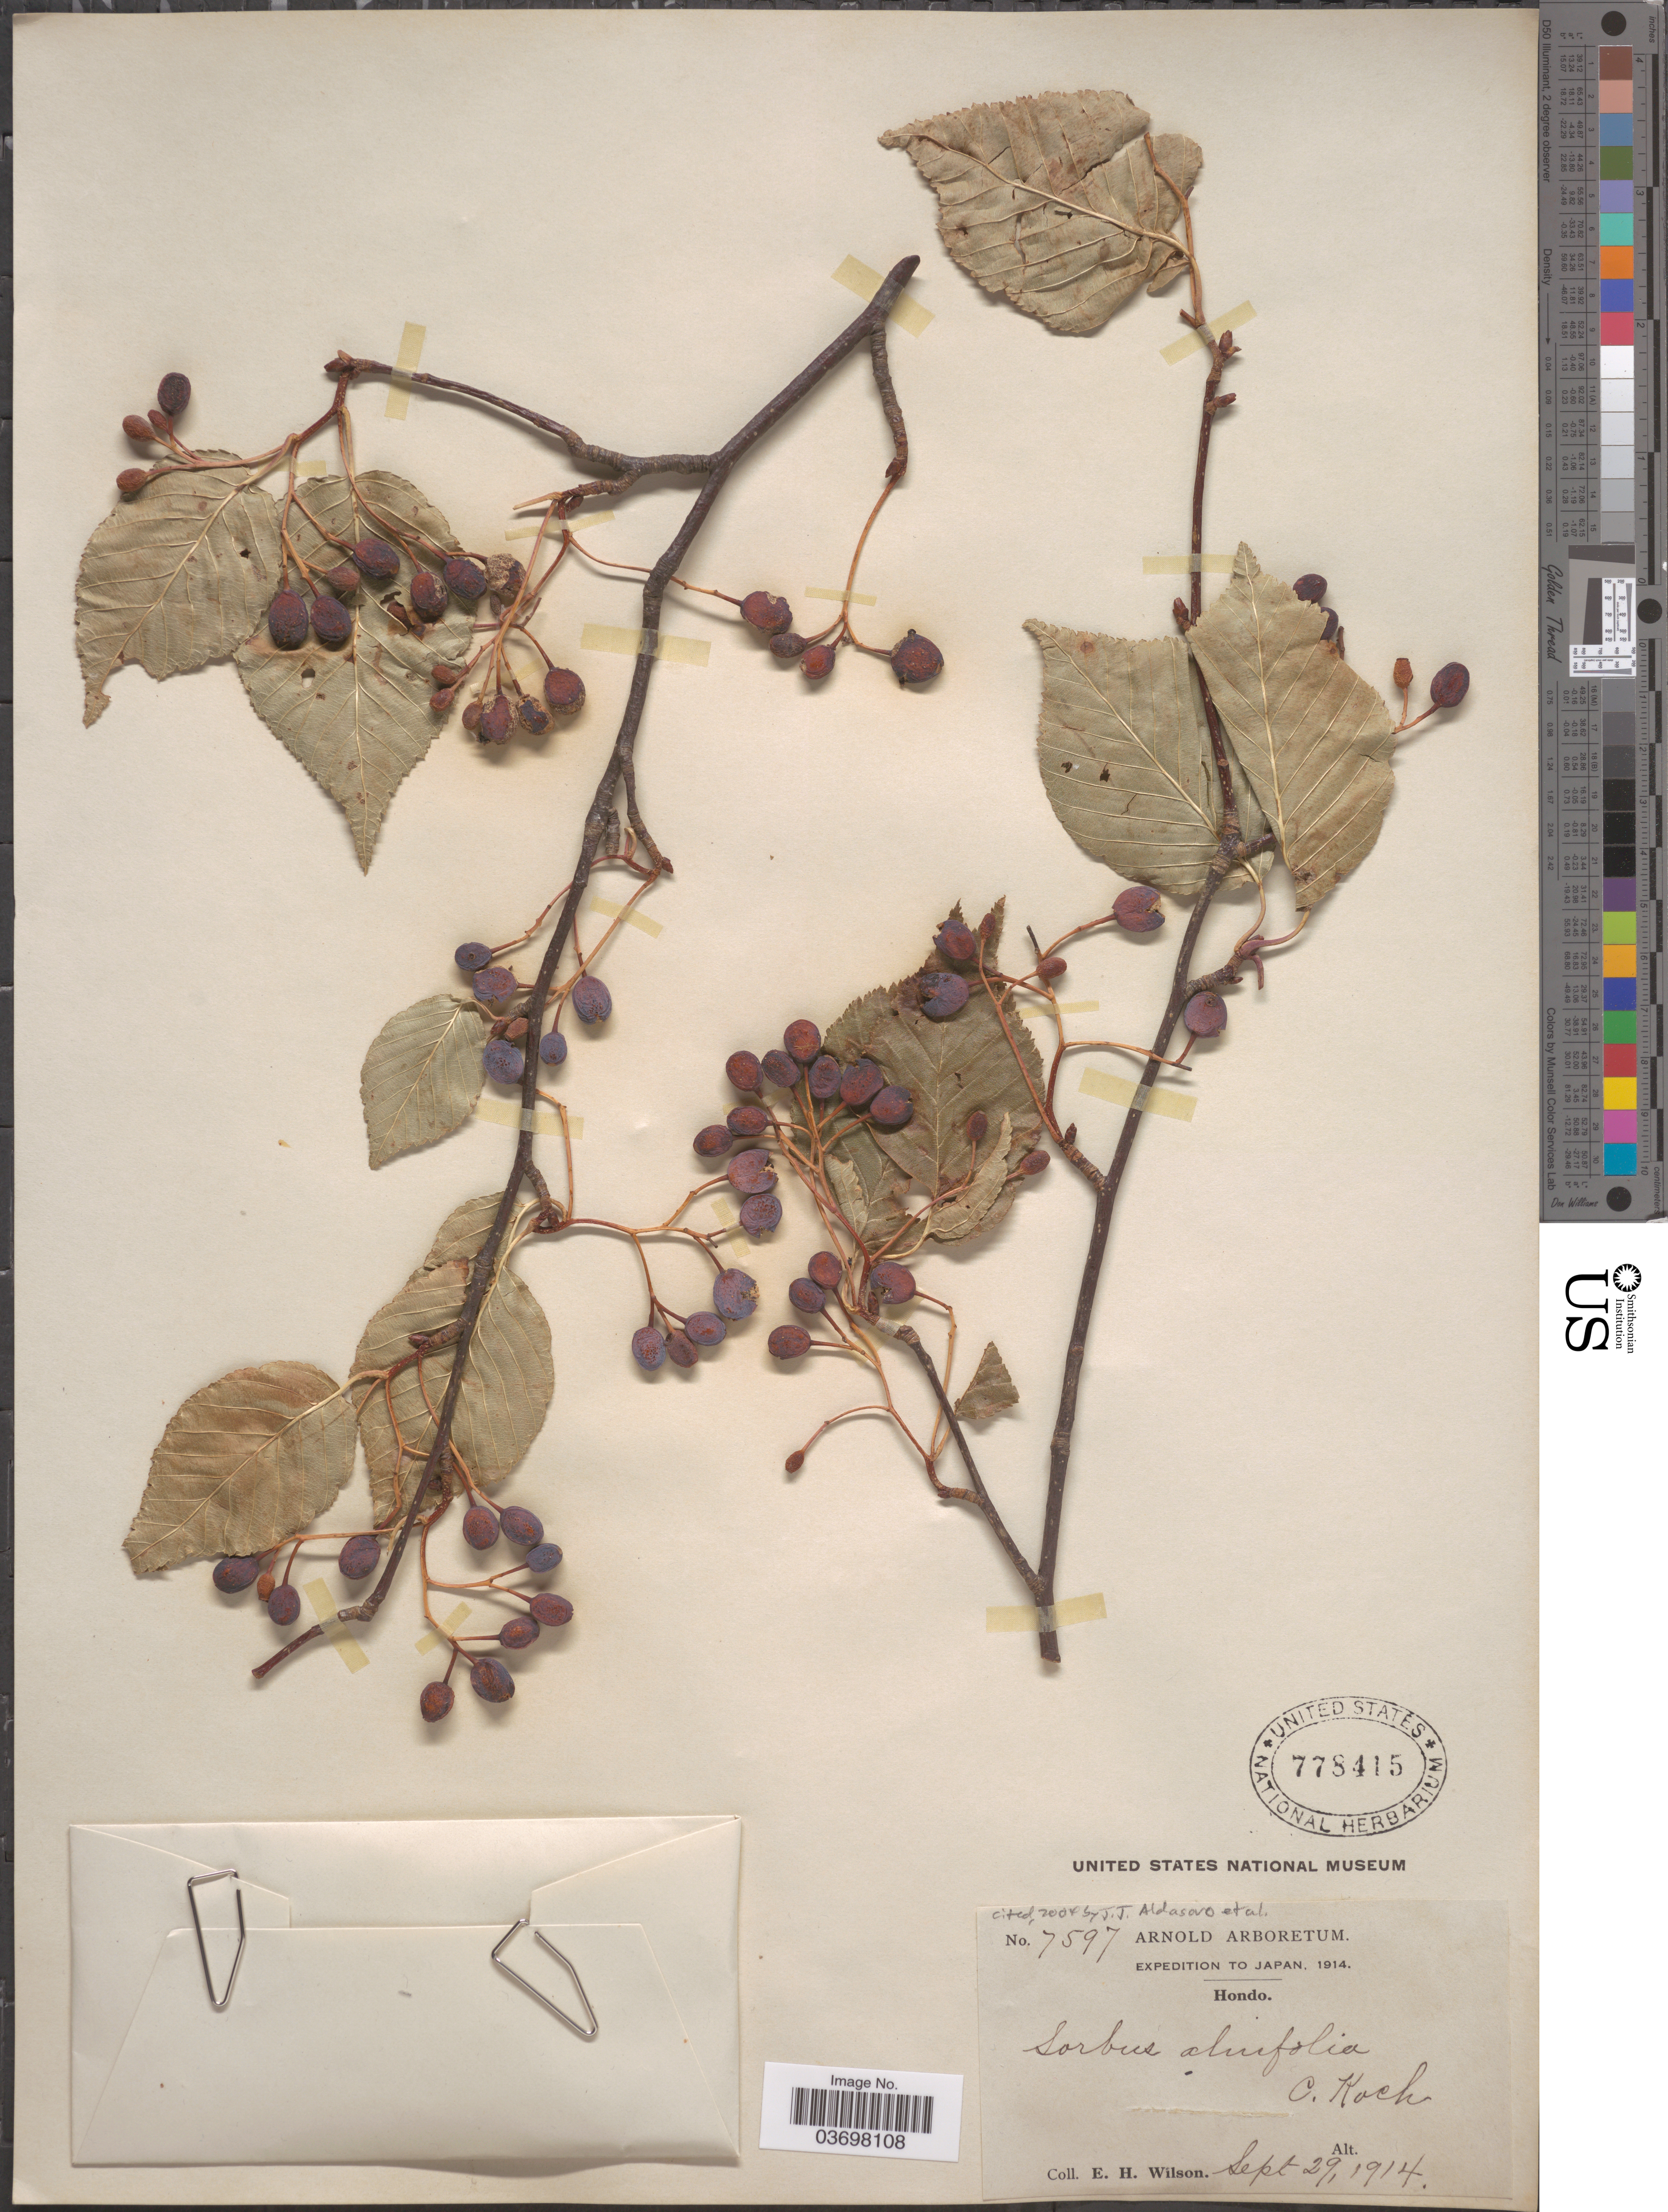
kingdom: Plantae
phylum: Tracheophyta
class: Magnoliopsida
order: Rosales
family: Rosaceae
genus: Sorbus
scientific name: Sorbus alnifolia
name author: (Siebold & Zucc.) K. Koch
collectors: E. Wilson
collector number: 7597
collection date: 1914-09-29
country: Japan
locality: Hondo.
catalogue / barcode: US 778415